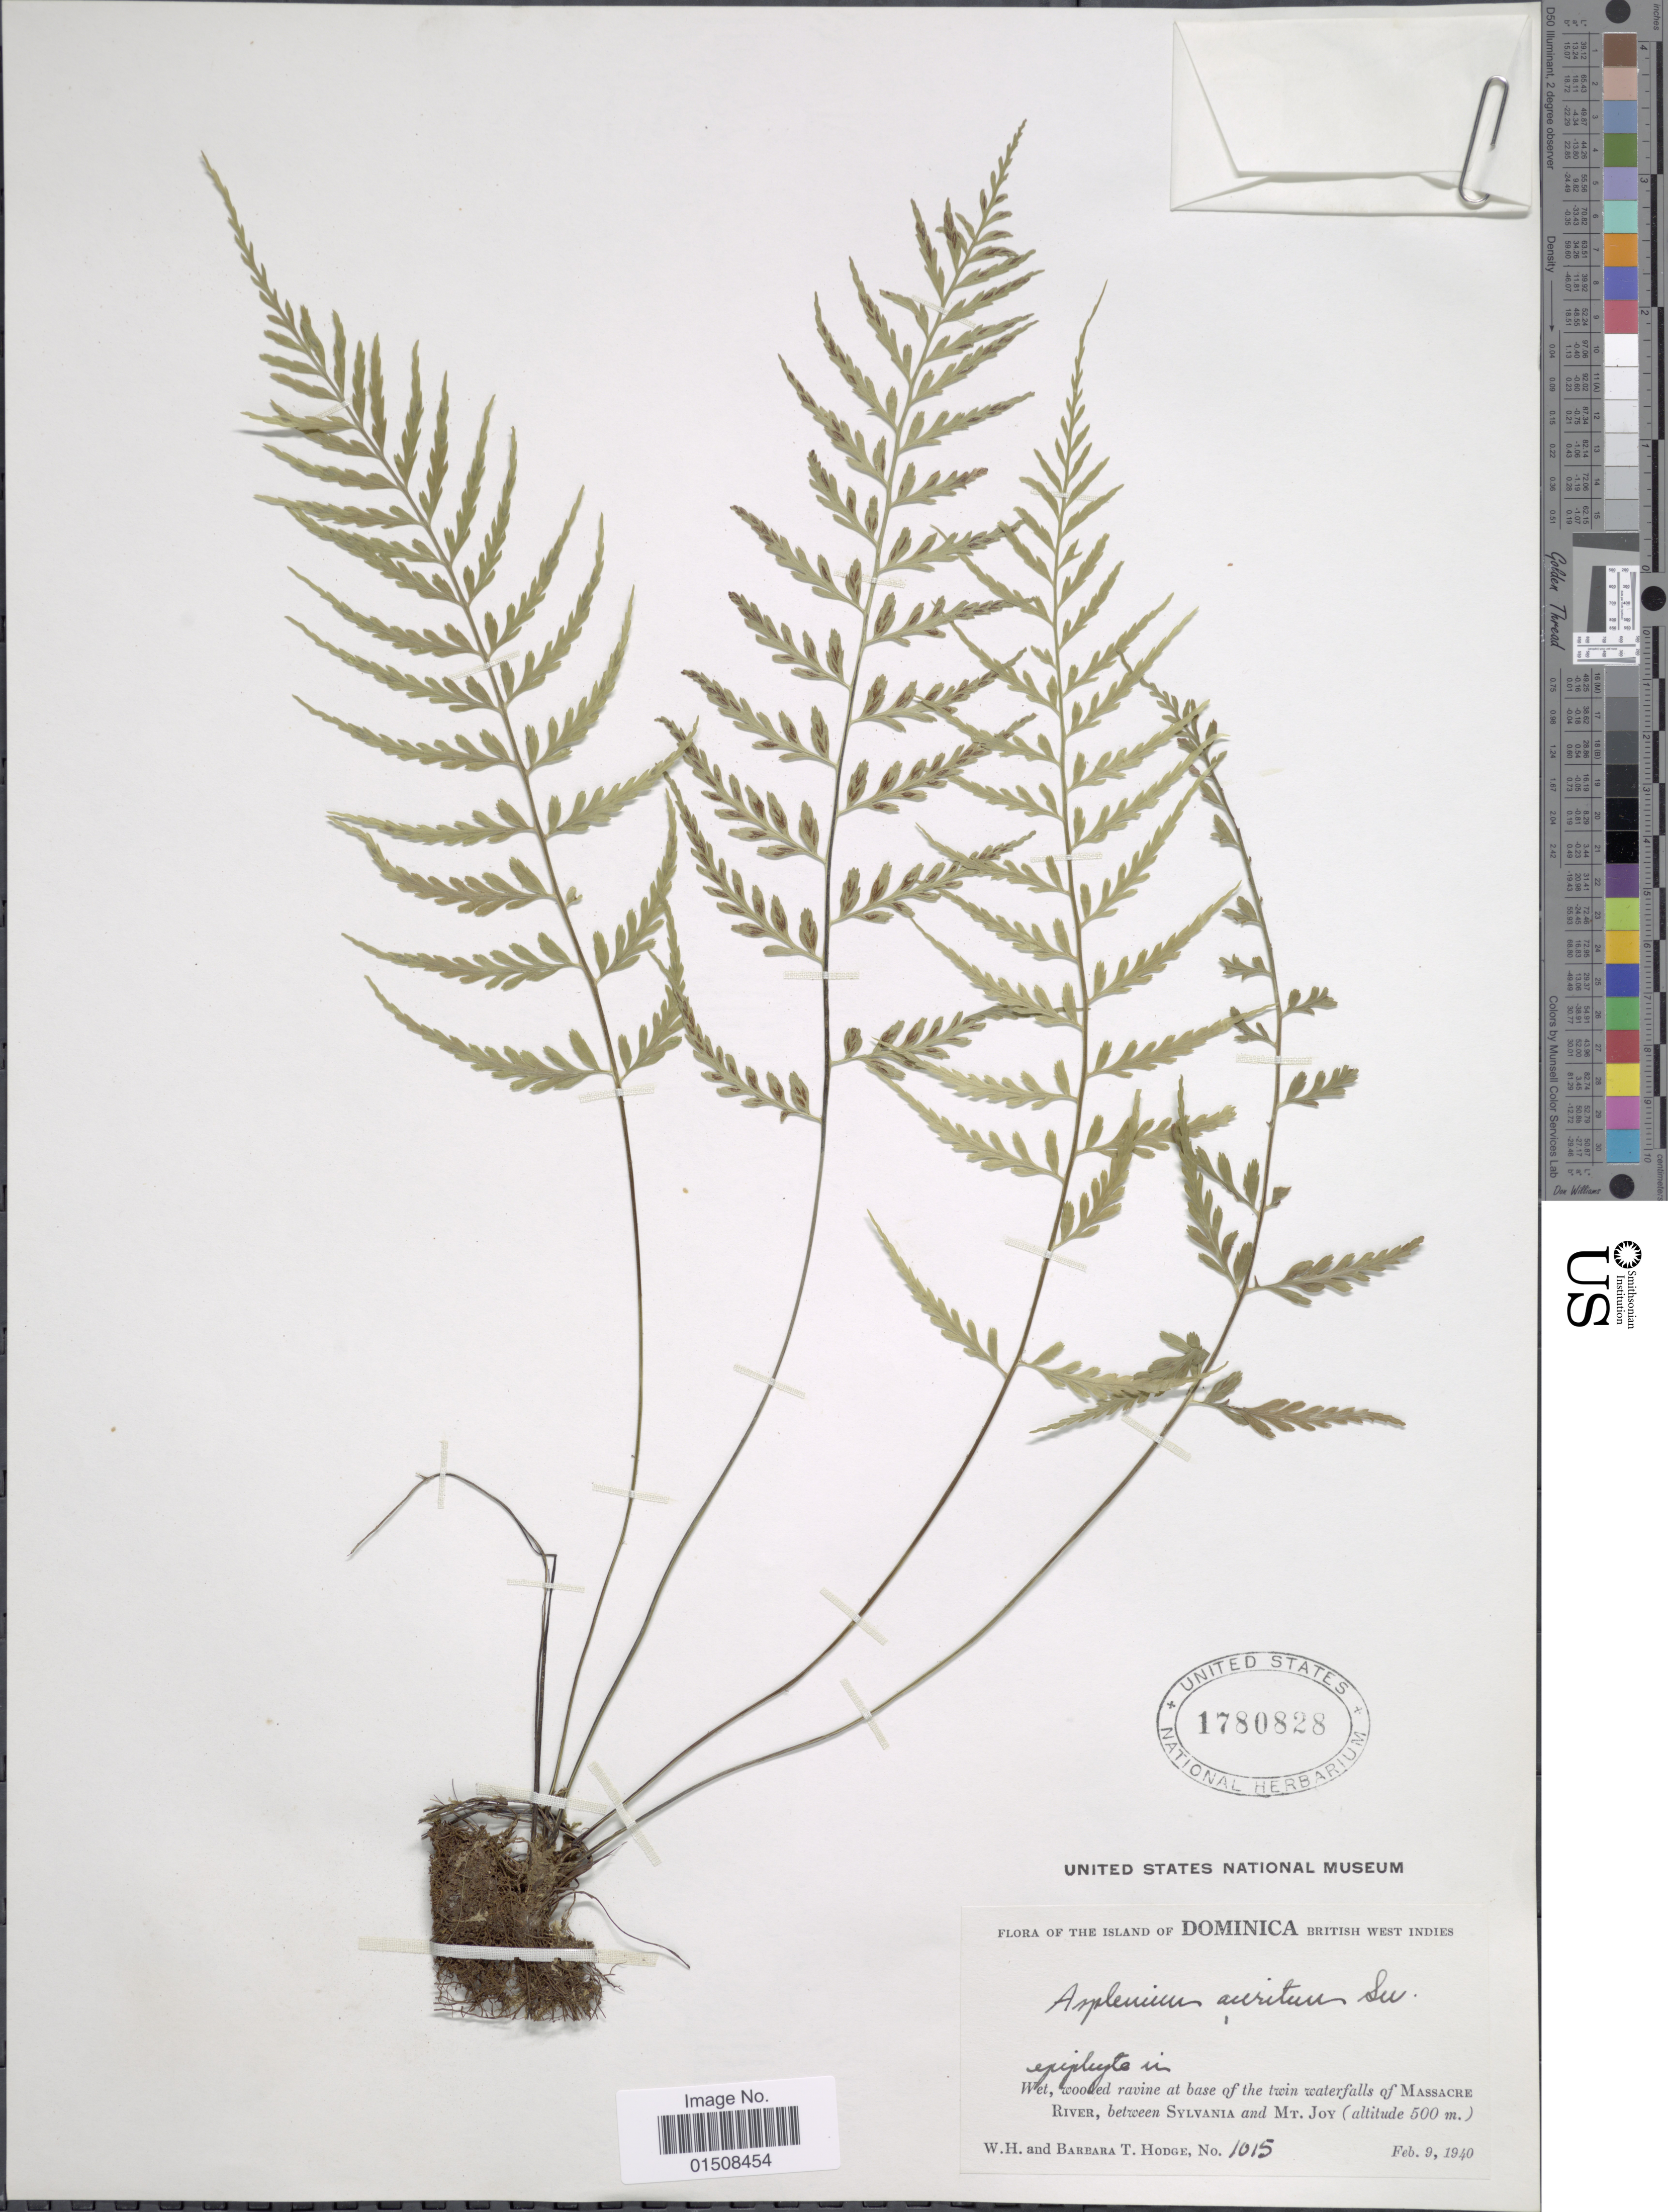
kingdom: Plantae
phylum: Tracheophyta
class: Polypodiopsida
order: Polypodiales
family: Aspleniaceae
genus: Asplenium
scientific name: Asplenium auritum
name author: Sw.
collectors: W. Hodge & B. Hodge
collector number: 1015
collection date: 1940-02-09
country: Dominica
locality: Wet, wooded ravine at base of the twin waterfalls of Massacre River, between Sylvania and Mt. Joy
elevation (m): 500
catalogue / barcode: US 1780828